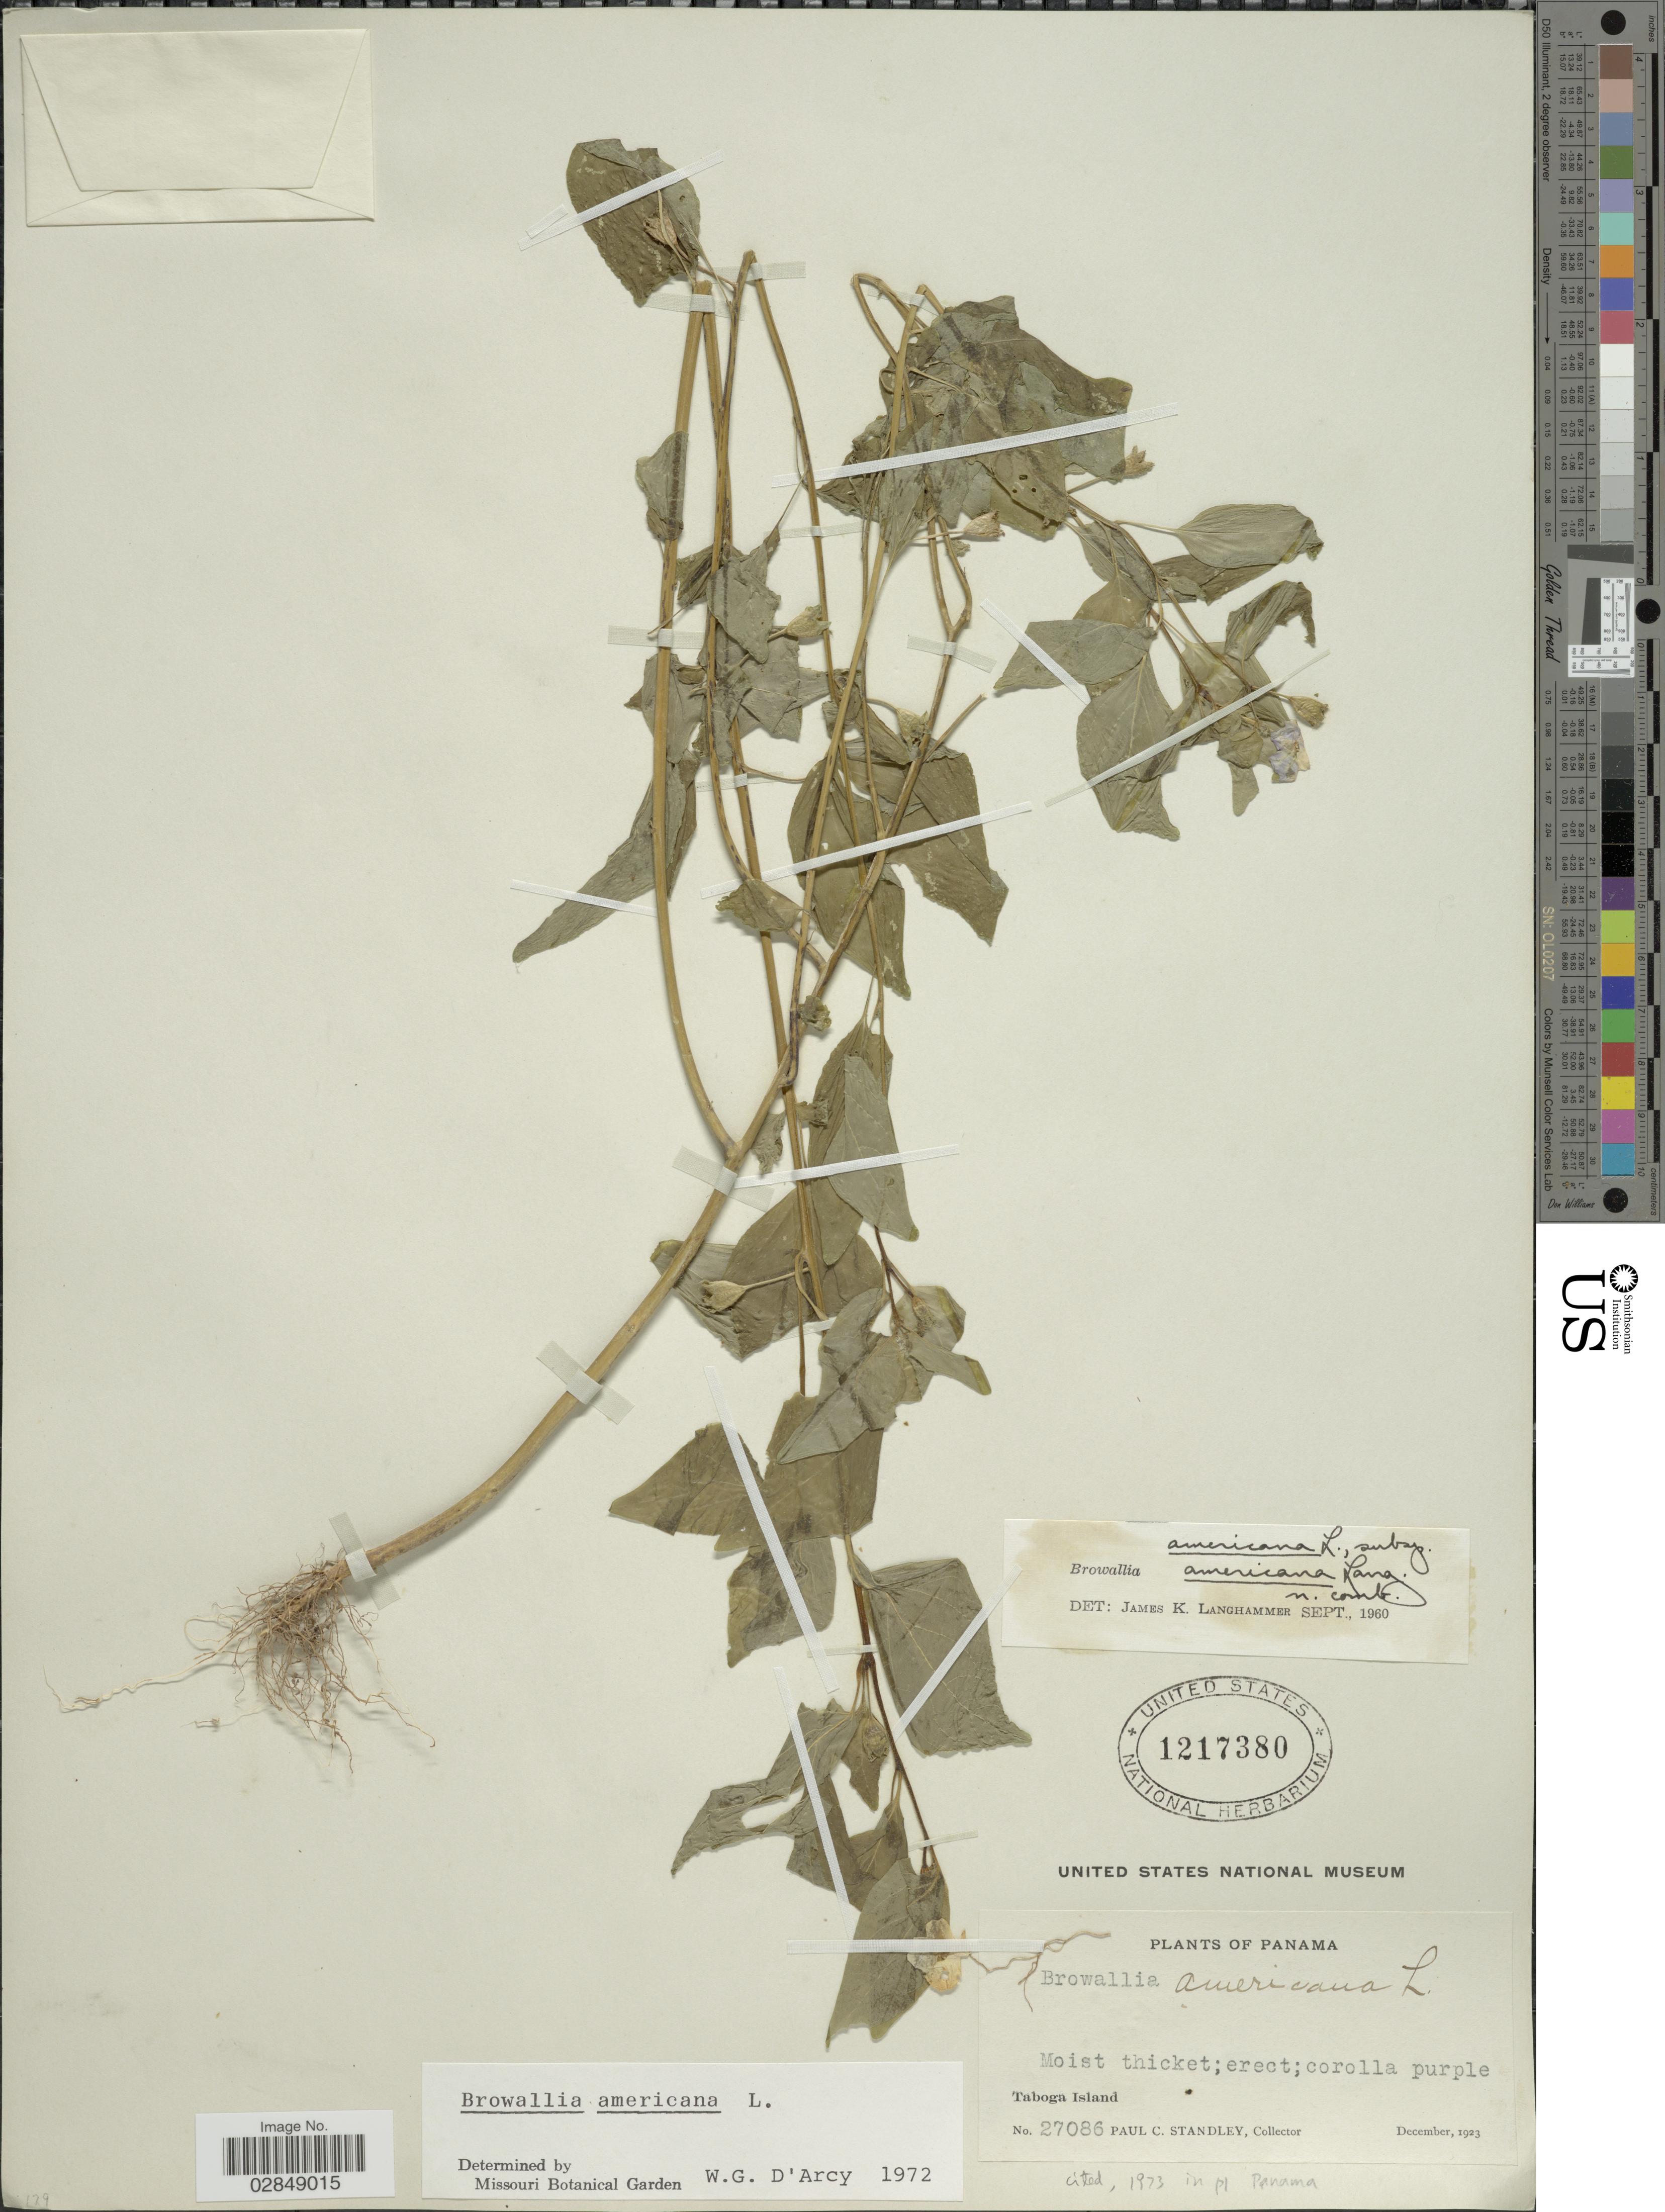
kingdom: Plantae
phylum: Tracheophyta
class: Magnoliopsida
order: Solanales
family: Solanaceae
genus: Browallia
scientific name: Browallia americana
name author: L.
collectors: P. C. Standley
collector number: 27086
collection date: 1923-12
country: Panama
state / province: Panamá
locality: Taboga Island.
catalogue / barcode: US 1217380